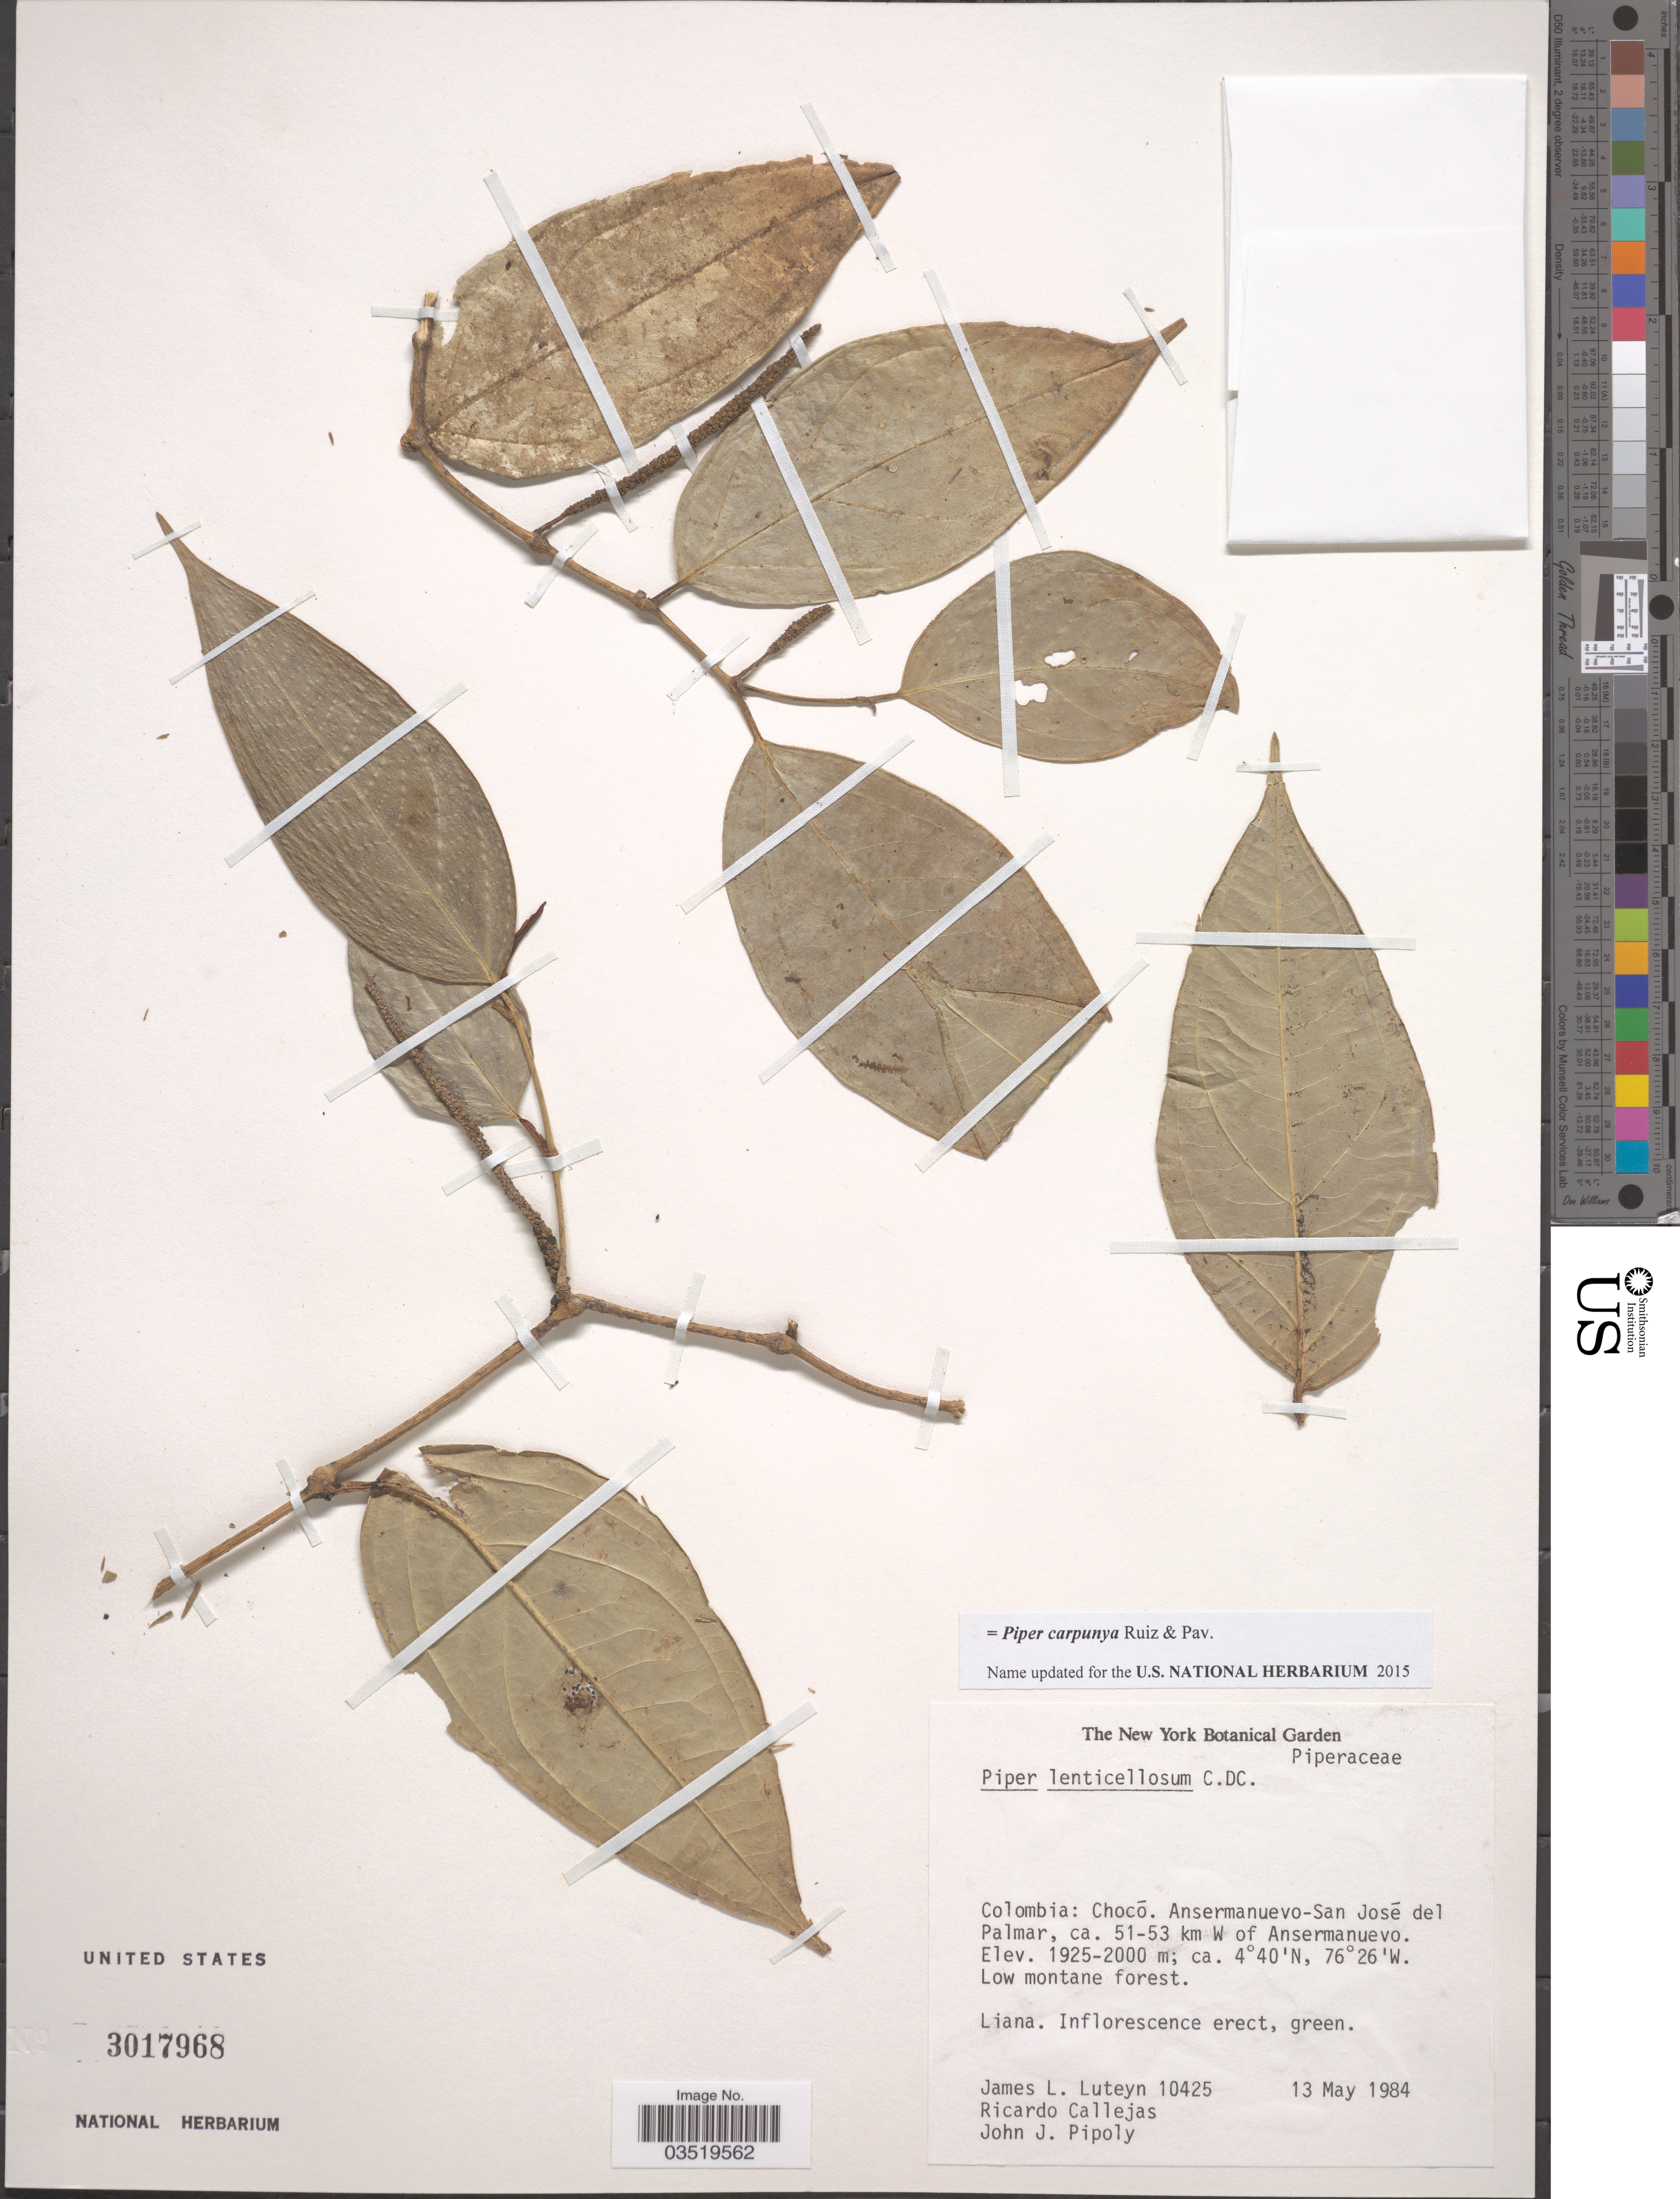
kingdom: Plantae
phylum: Tracheophyta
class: Magnoliopsida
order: Piperales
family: Piperaceae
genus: Piper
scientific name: Piper carpunya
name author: Ruiz & Pav.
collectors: J. L. Luteyn, R. Callejas & J. J. Pipoly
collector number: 10425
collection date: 1984-05-13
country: Colombia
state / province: Chocó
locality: Ansermanuevo-San José del Palmar, ca. 51-53 km W of Ansermanuevo.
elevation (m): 1925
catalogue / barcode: US 3017968